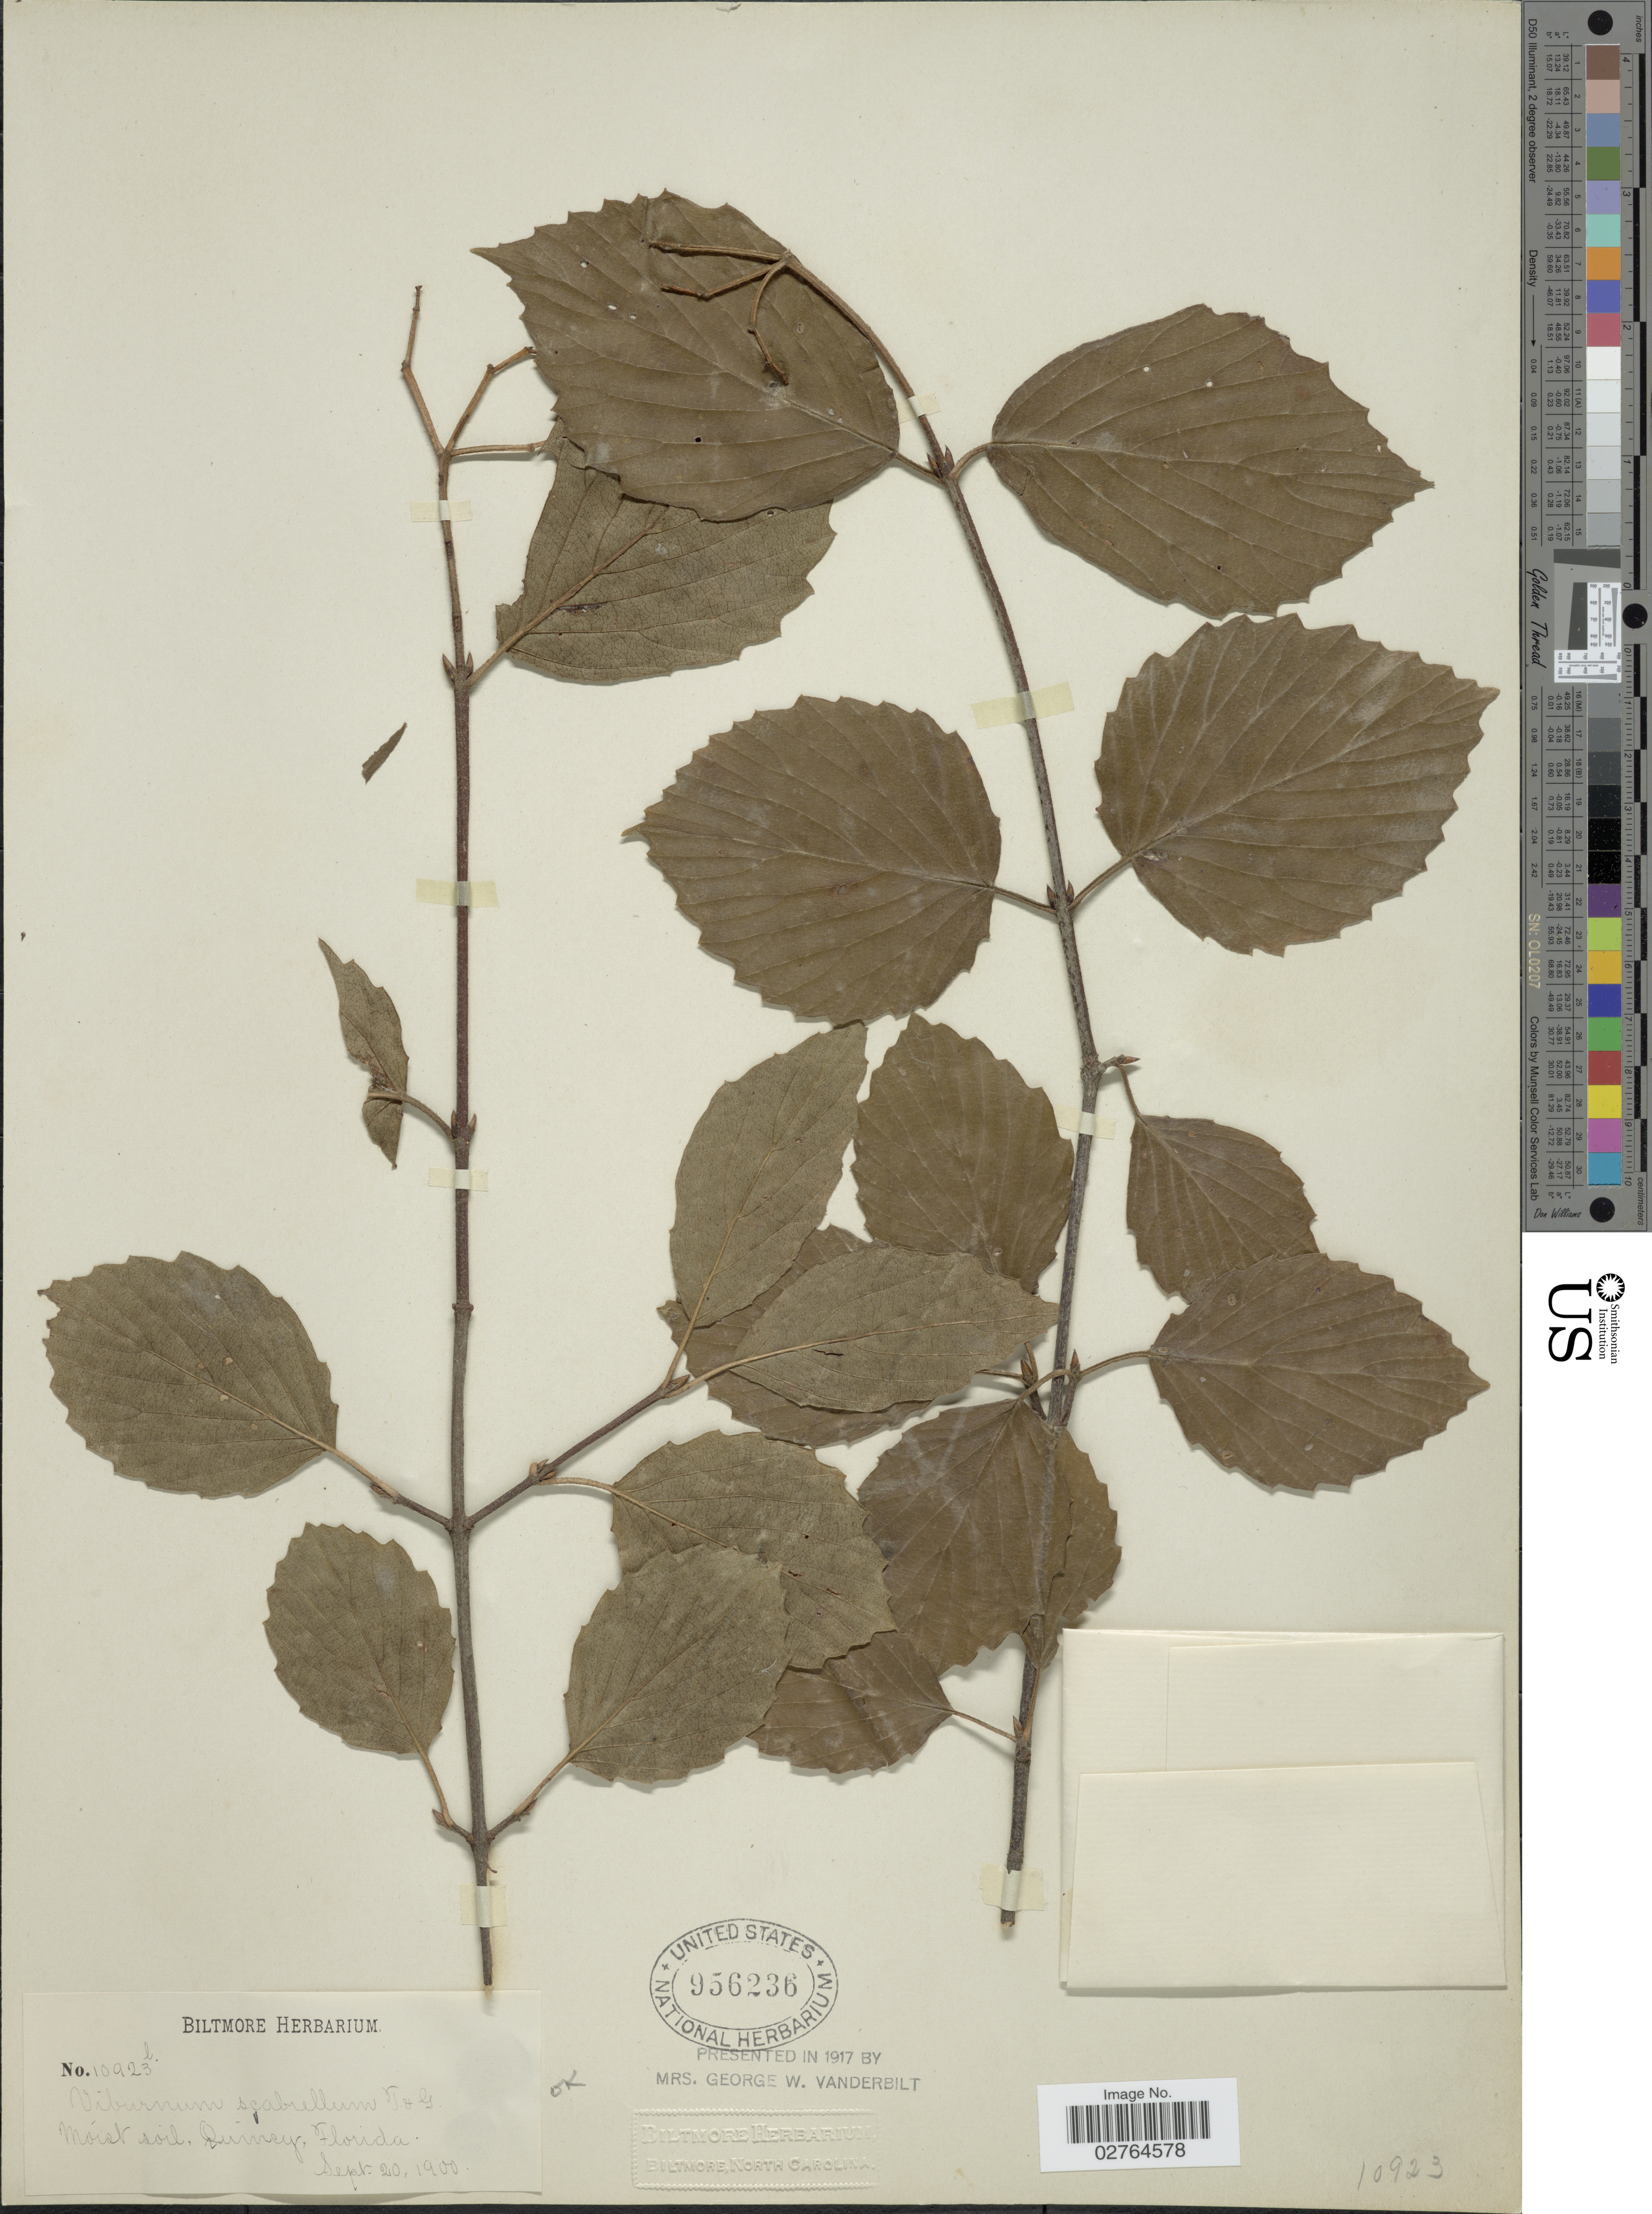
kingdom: Plantae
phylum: Tracheophyta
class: Magnoliopsida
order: Dipsacales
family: Viburnaceae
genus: Viburnum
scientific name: Viburnum scabrellum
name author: (Torr. & A. Gray) Chapm.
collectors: ex herb. Biltmore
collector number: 10923b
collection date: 1900-09-20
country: United States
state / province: Florida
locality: Quincy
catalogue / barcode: US 956236